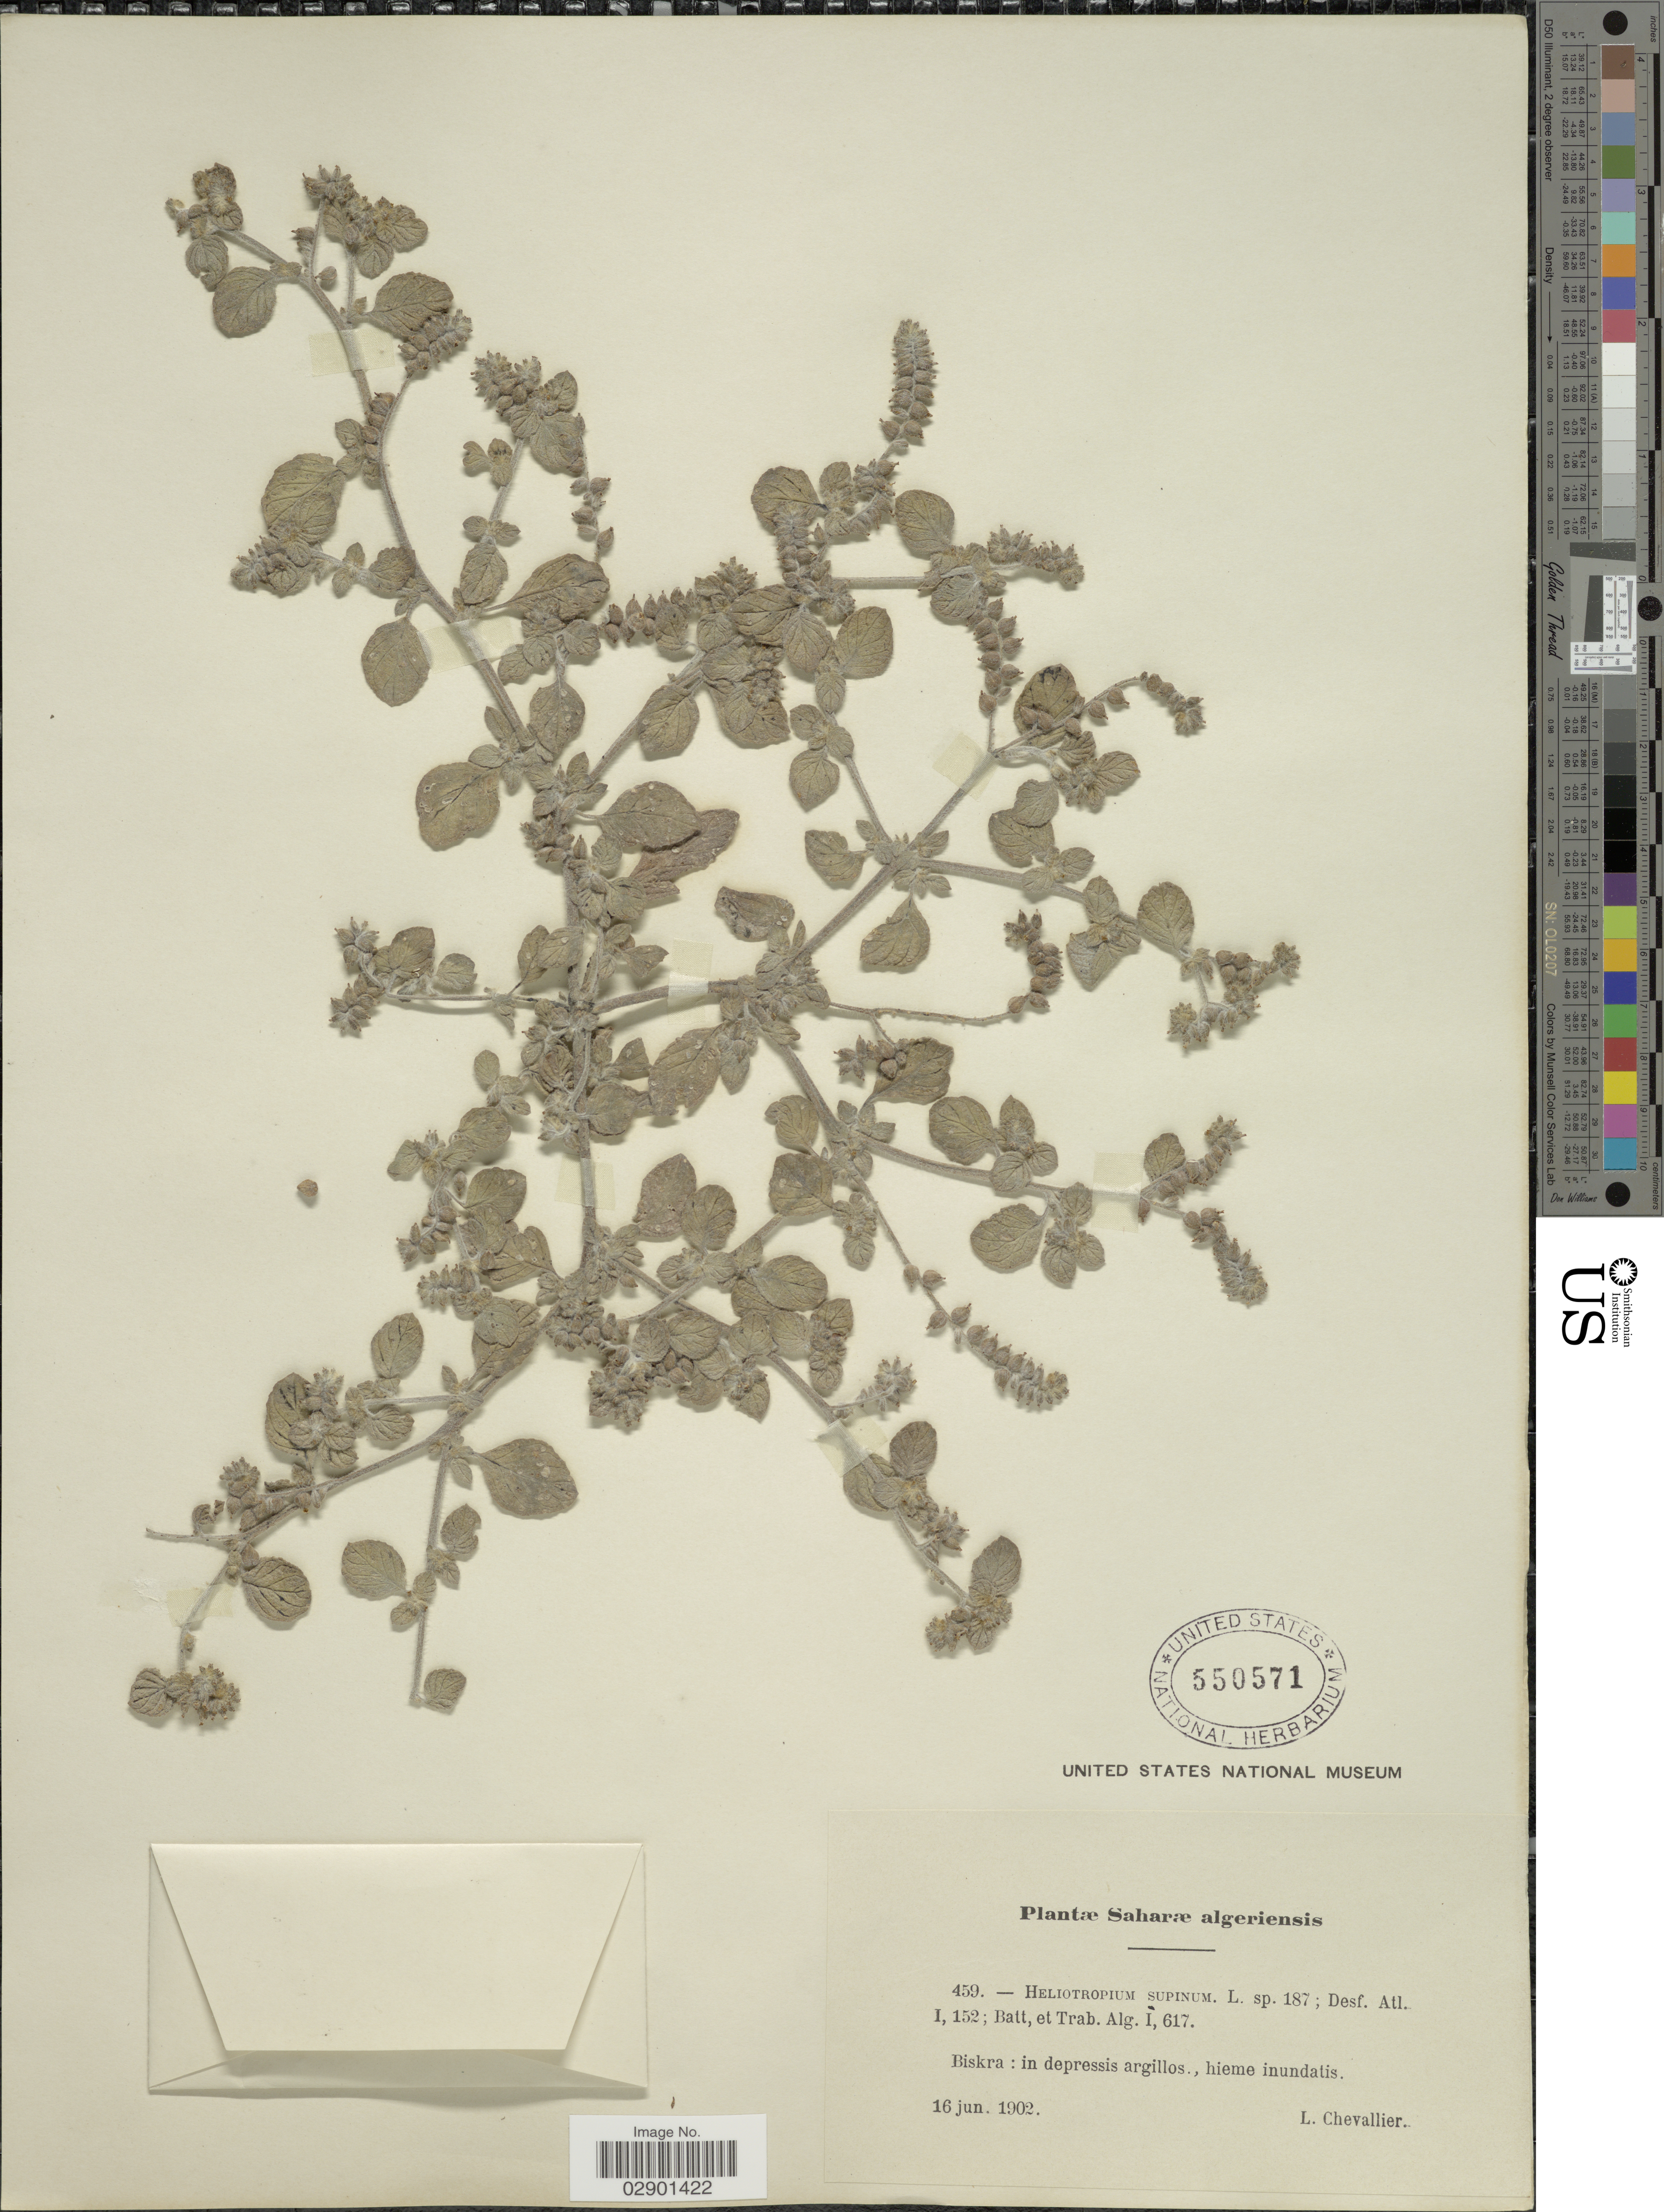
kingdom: Plantae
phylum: Tracheophyta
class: Magnoliopsida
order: Boraginales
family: Heliotropiaceae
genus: Heliotropium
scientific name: Heliotropium supinum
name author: L.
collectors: L. Chevallier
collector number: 459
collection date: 1902-06-16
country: Algeria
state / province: Biskra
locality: Saharæ algeriensis. Biskra: in depressis argillos., hieme inundatis.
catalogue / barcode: US 550571